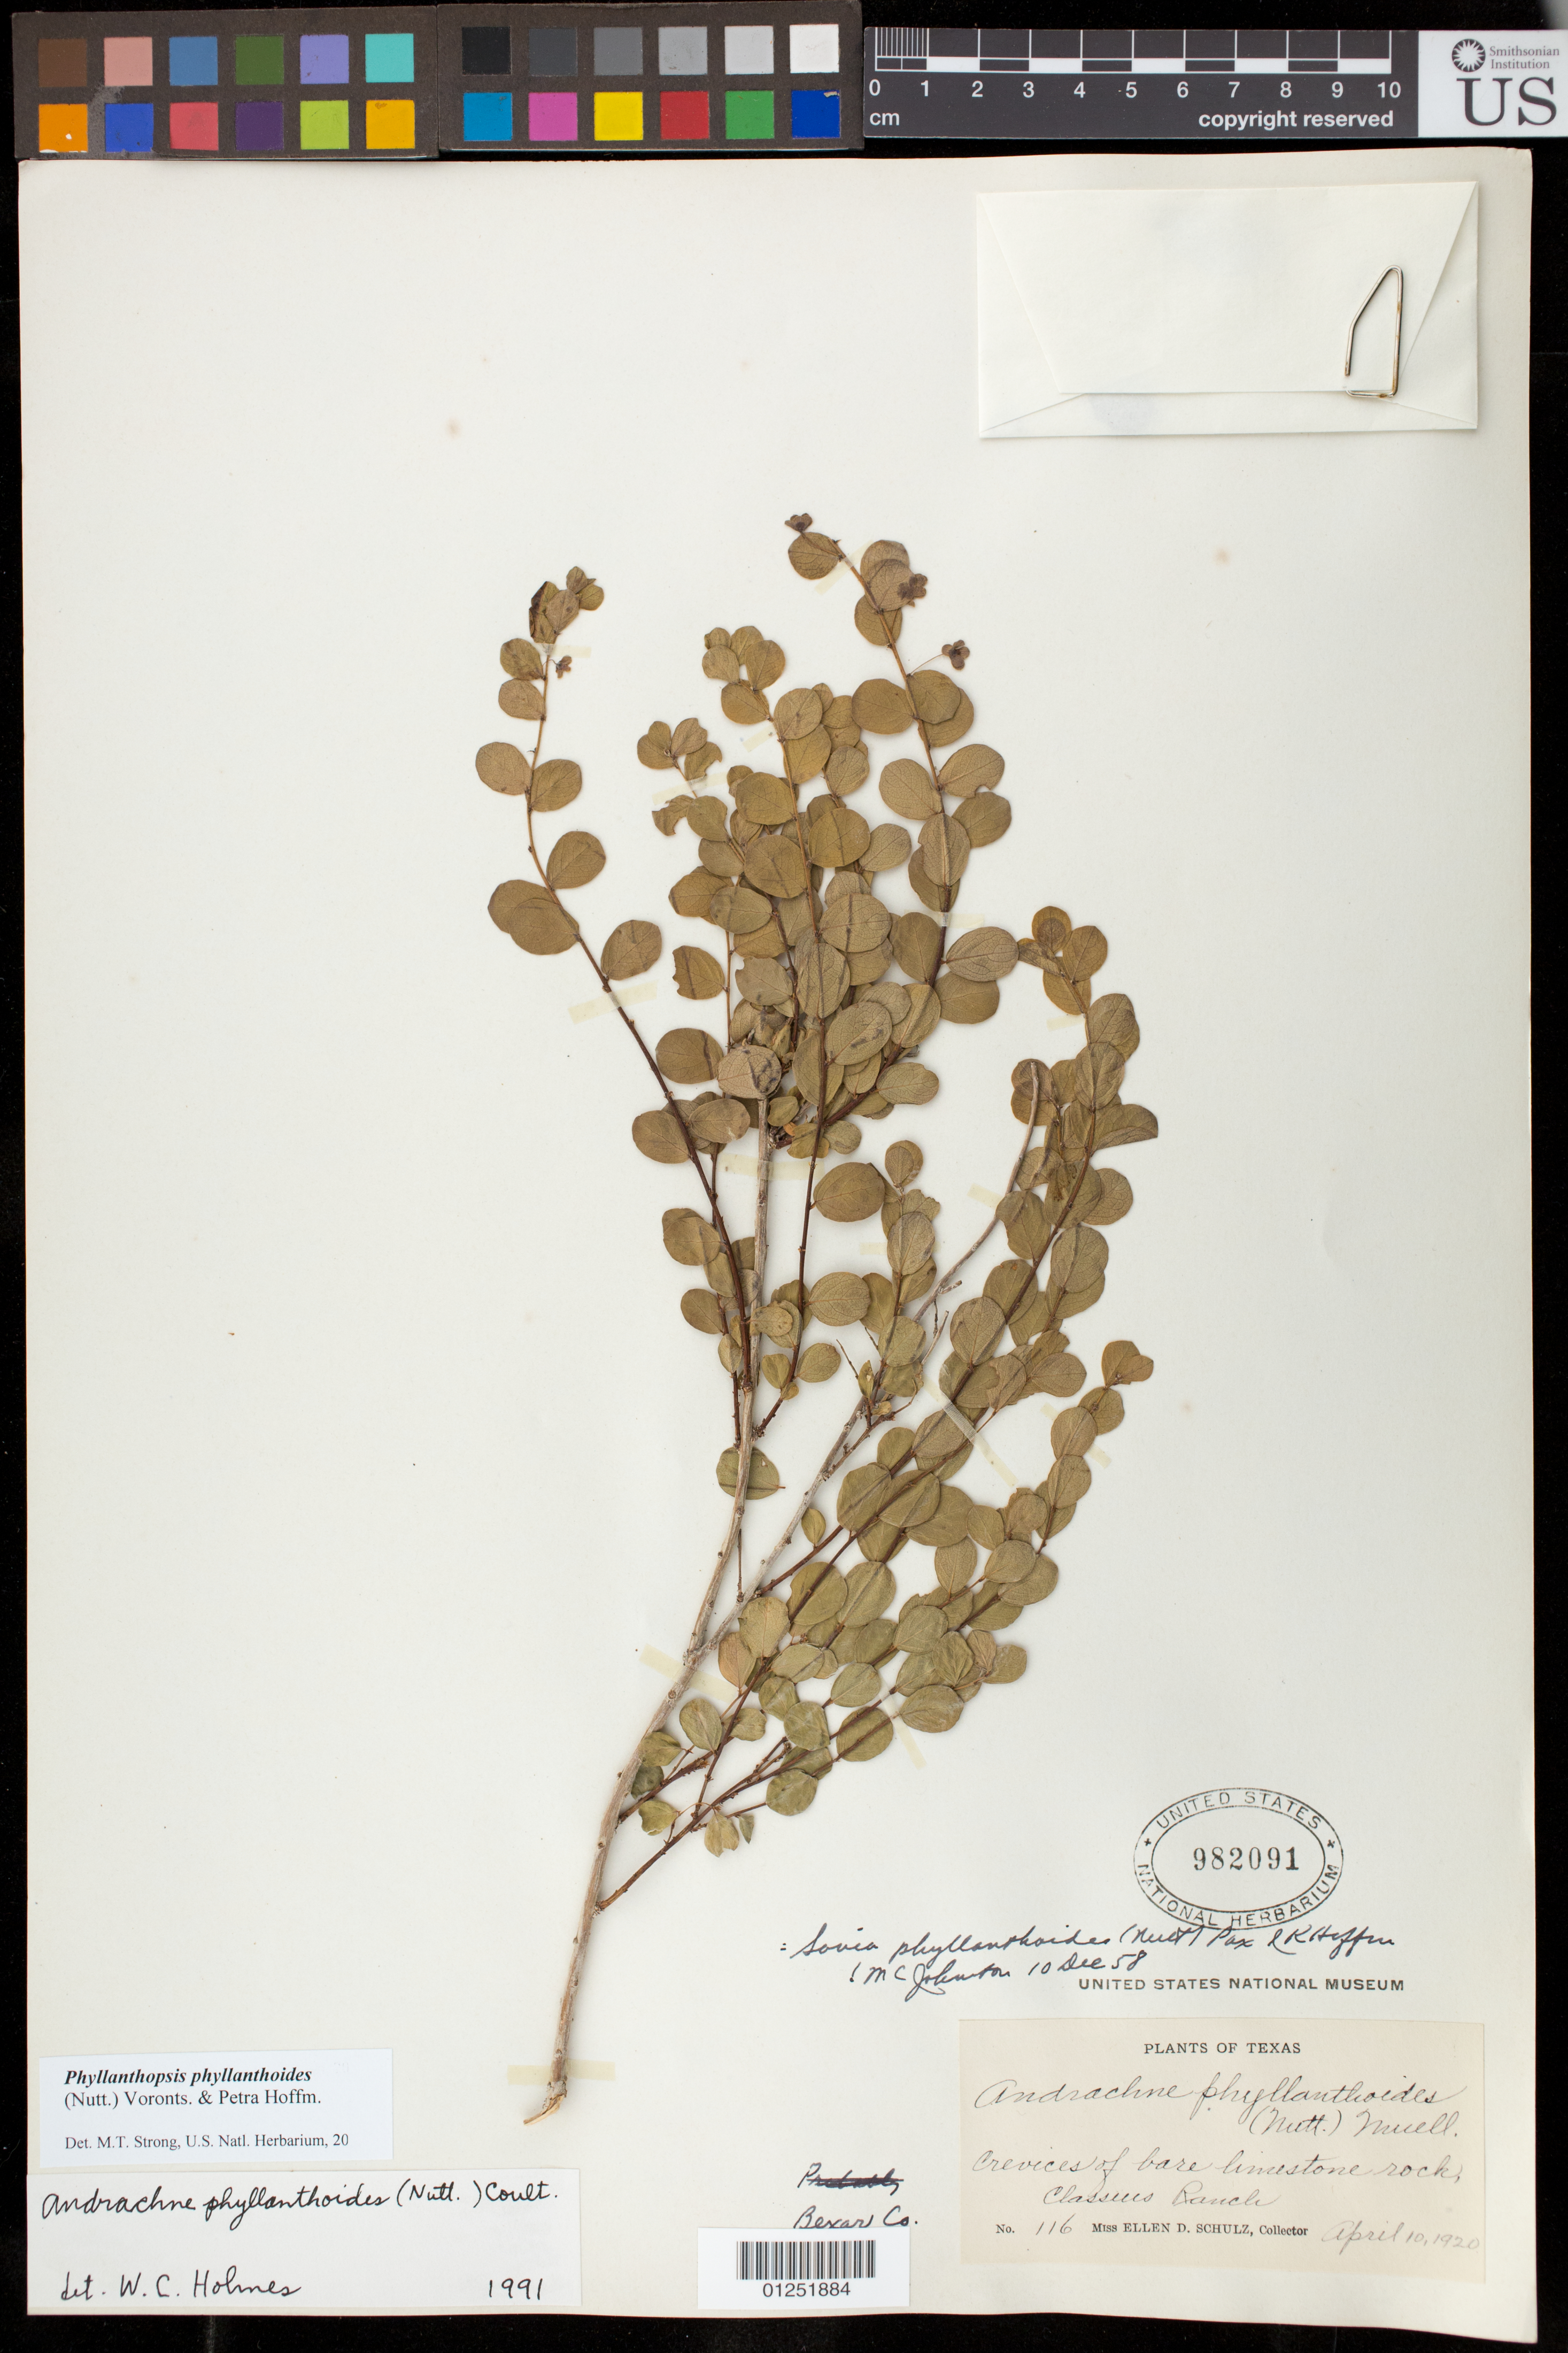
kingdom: Plantae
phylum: Tracheophyta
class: Magnoliopsida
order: Malpighiales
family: Phyllanthaceae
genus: Phyllanthopsis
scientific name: Phyllanthopsis phyllanthoides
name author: (Nutt.) Voronts. & Petra Hoffm.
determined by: Strong, M. T., (US), Smithsonian Institution - National Museum of Natural History (UNITED STATES)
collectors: E. D. Schulz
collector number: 116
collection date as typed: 10 Apr 1920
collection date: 1920-04-10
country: United States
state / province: Texas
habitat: Limestone rock.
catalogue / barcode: US 982091